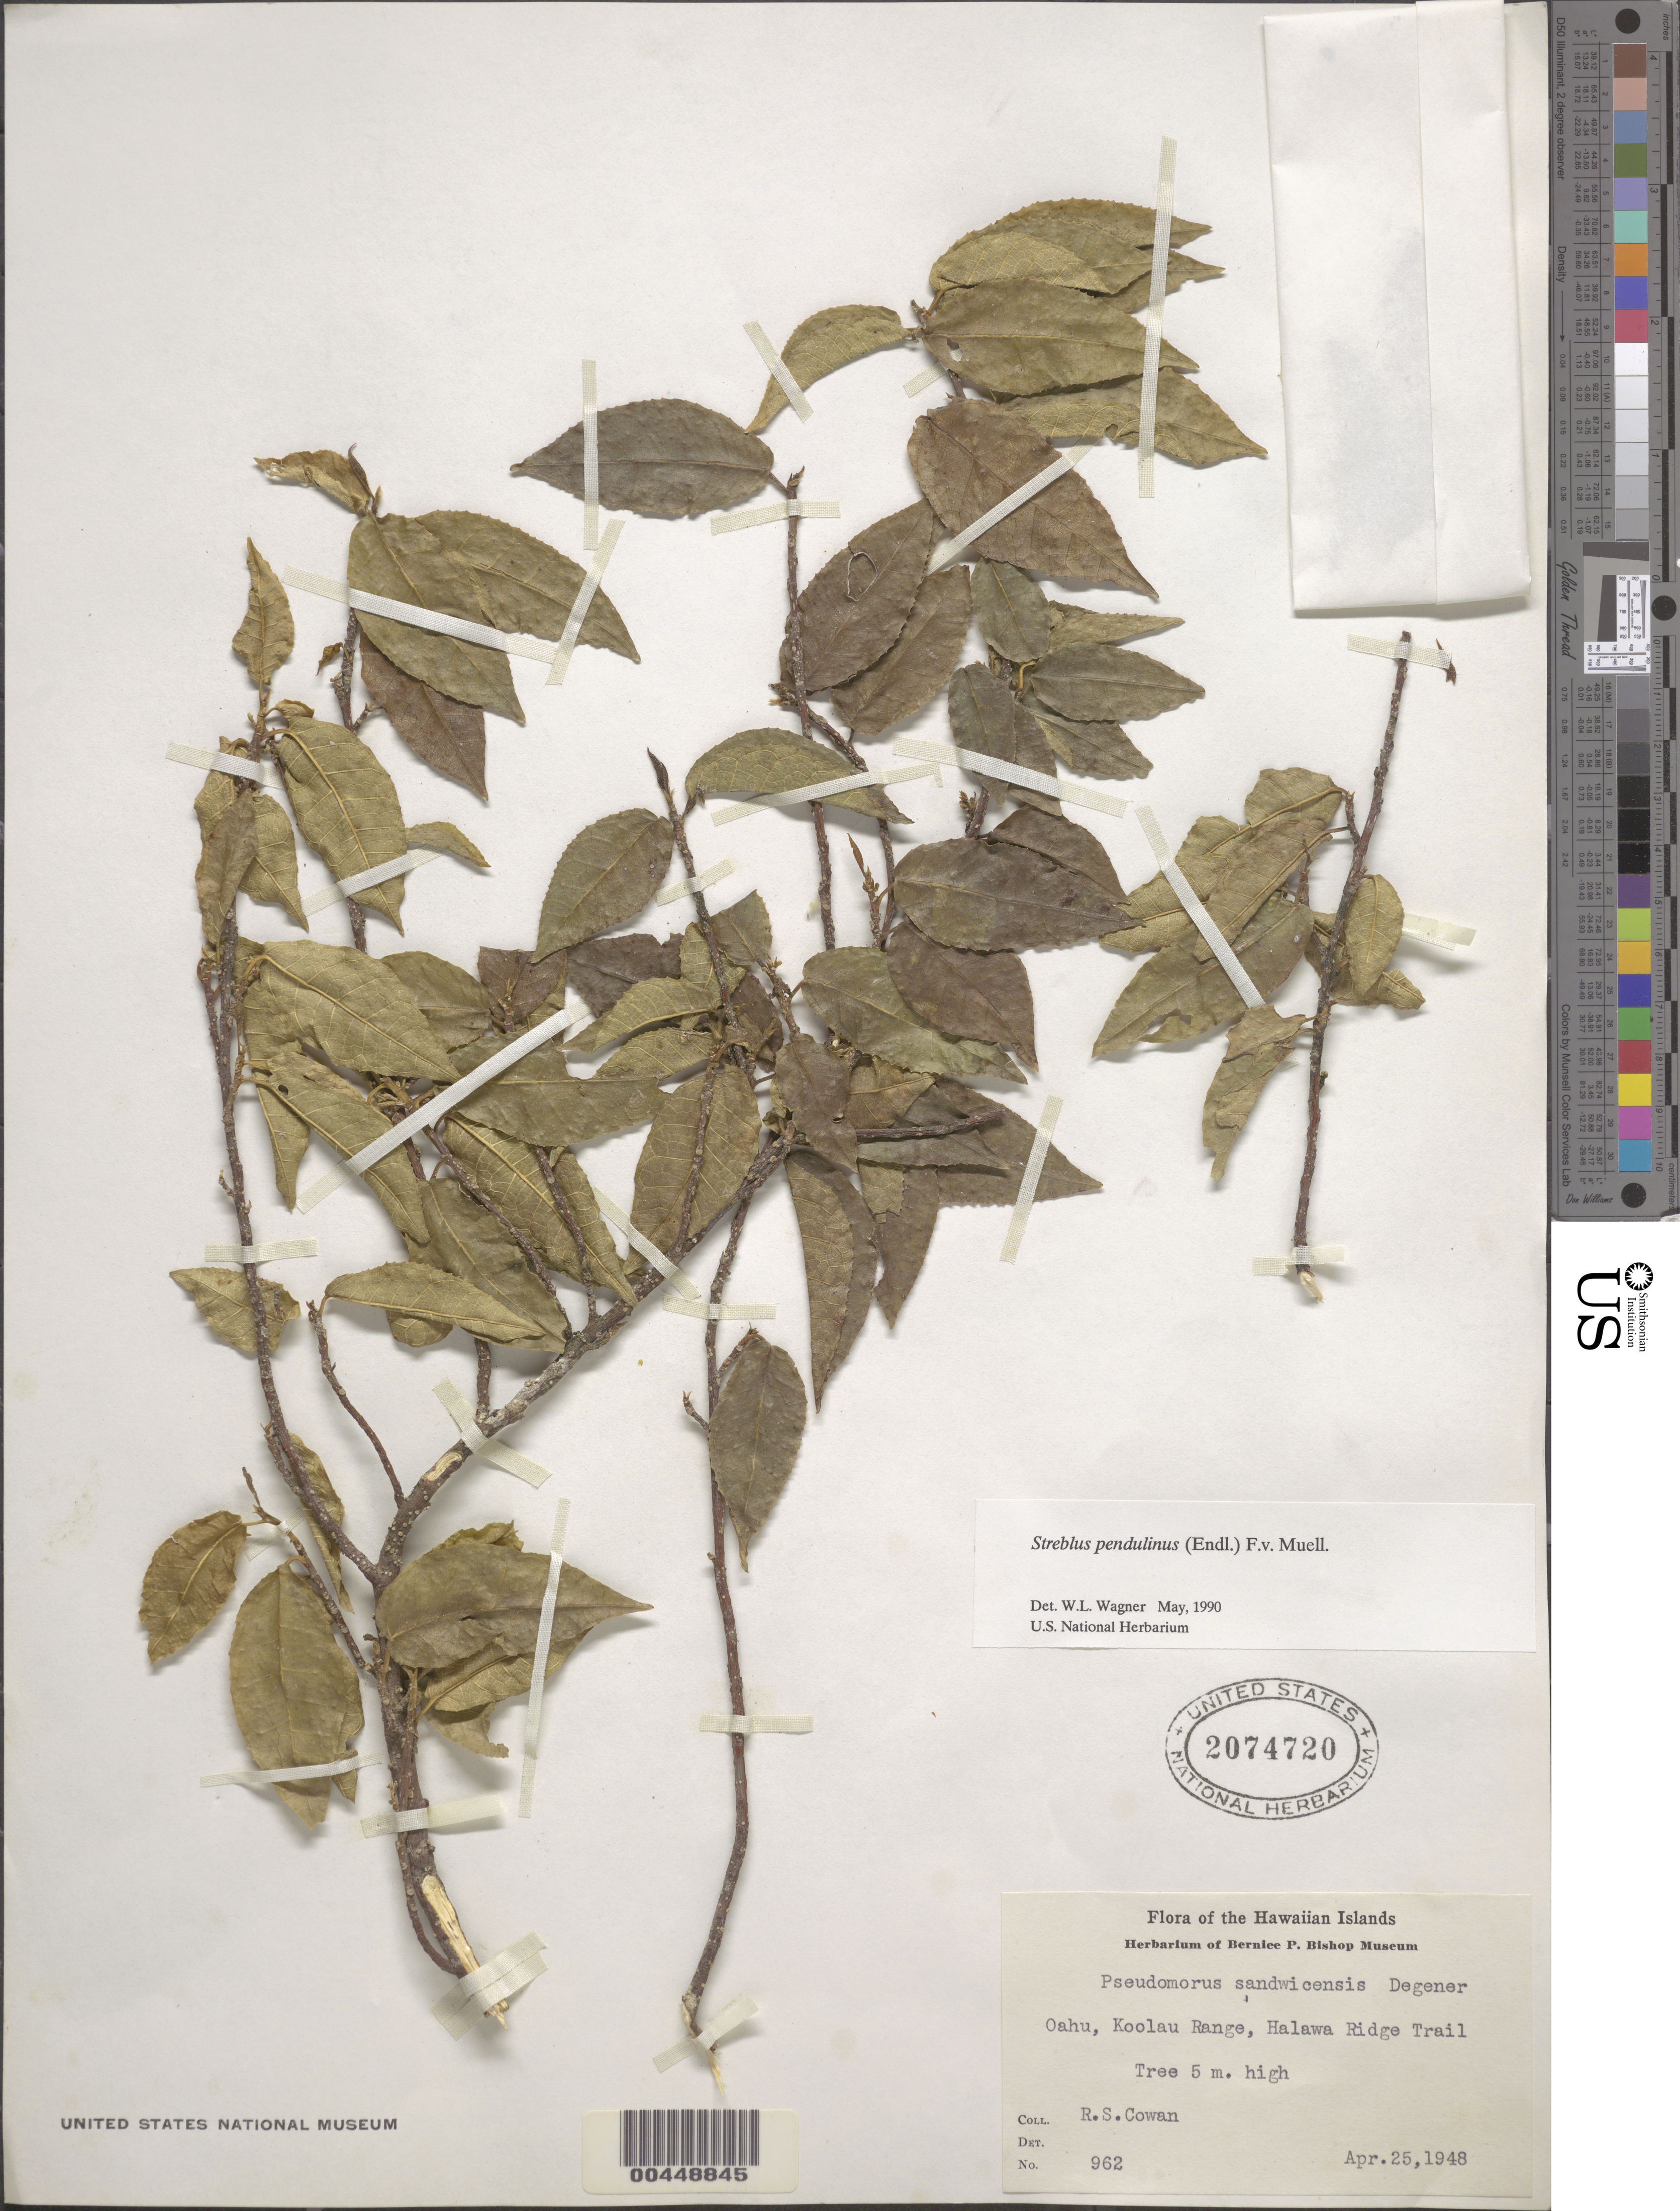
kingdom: Plantae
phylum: Tracheophyta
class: Magnoliopsida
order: Rosales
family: Moraceae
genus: Paratrophis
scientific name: Paratrophis pendulina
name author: (Endl.) E. M. Gardner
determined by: Wagner, W. L., (BOT), Smithsonian Institution - National Museum of Natural History (UNITED STATES)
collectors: R. S. Cowan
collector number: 962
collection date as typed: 25 Apr 1948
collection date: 1948-04-25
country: United States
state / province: Hawaii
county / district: Honolulu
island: Oahu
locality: Koolau Range, Halawa Ridge Trail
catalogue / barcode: US 2074720